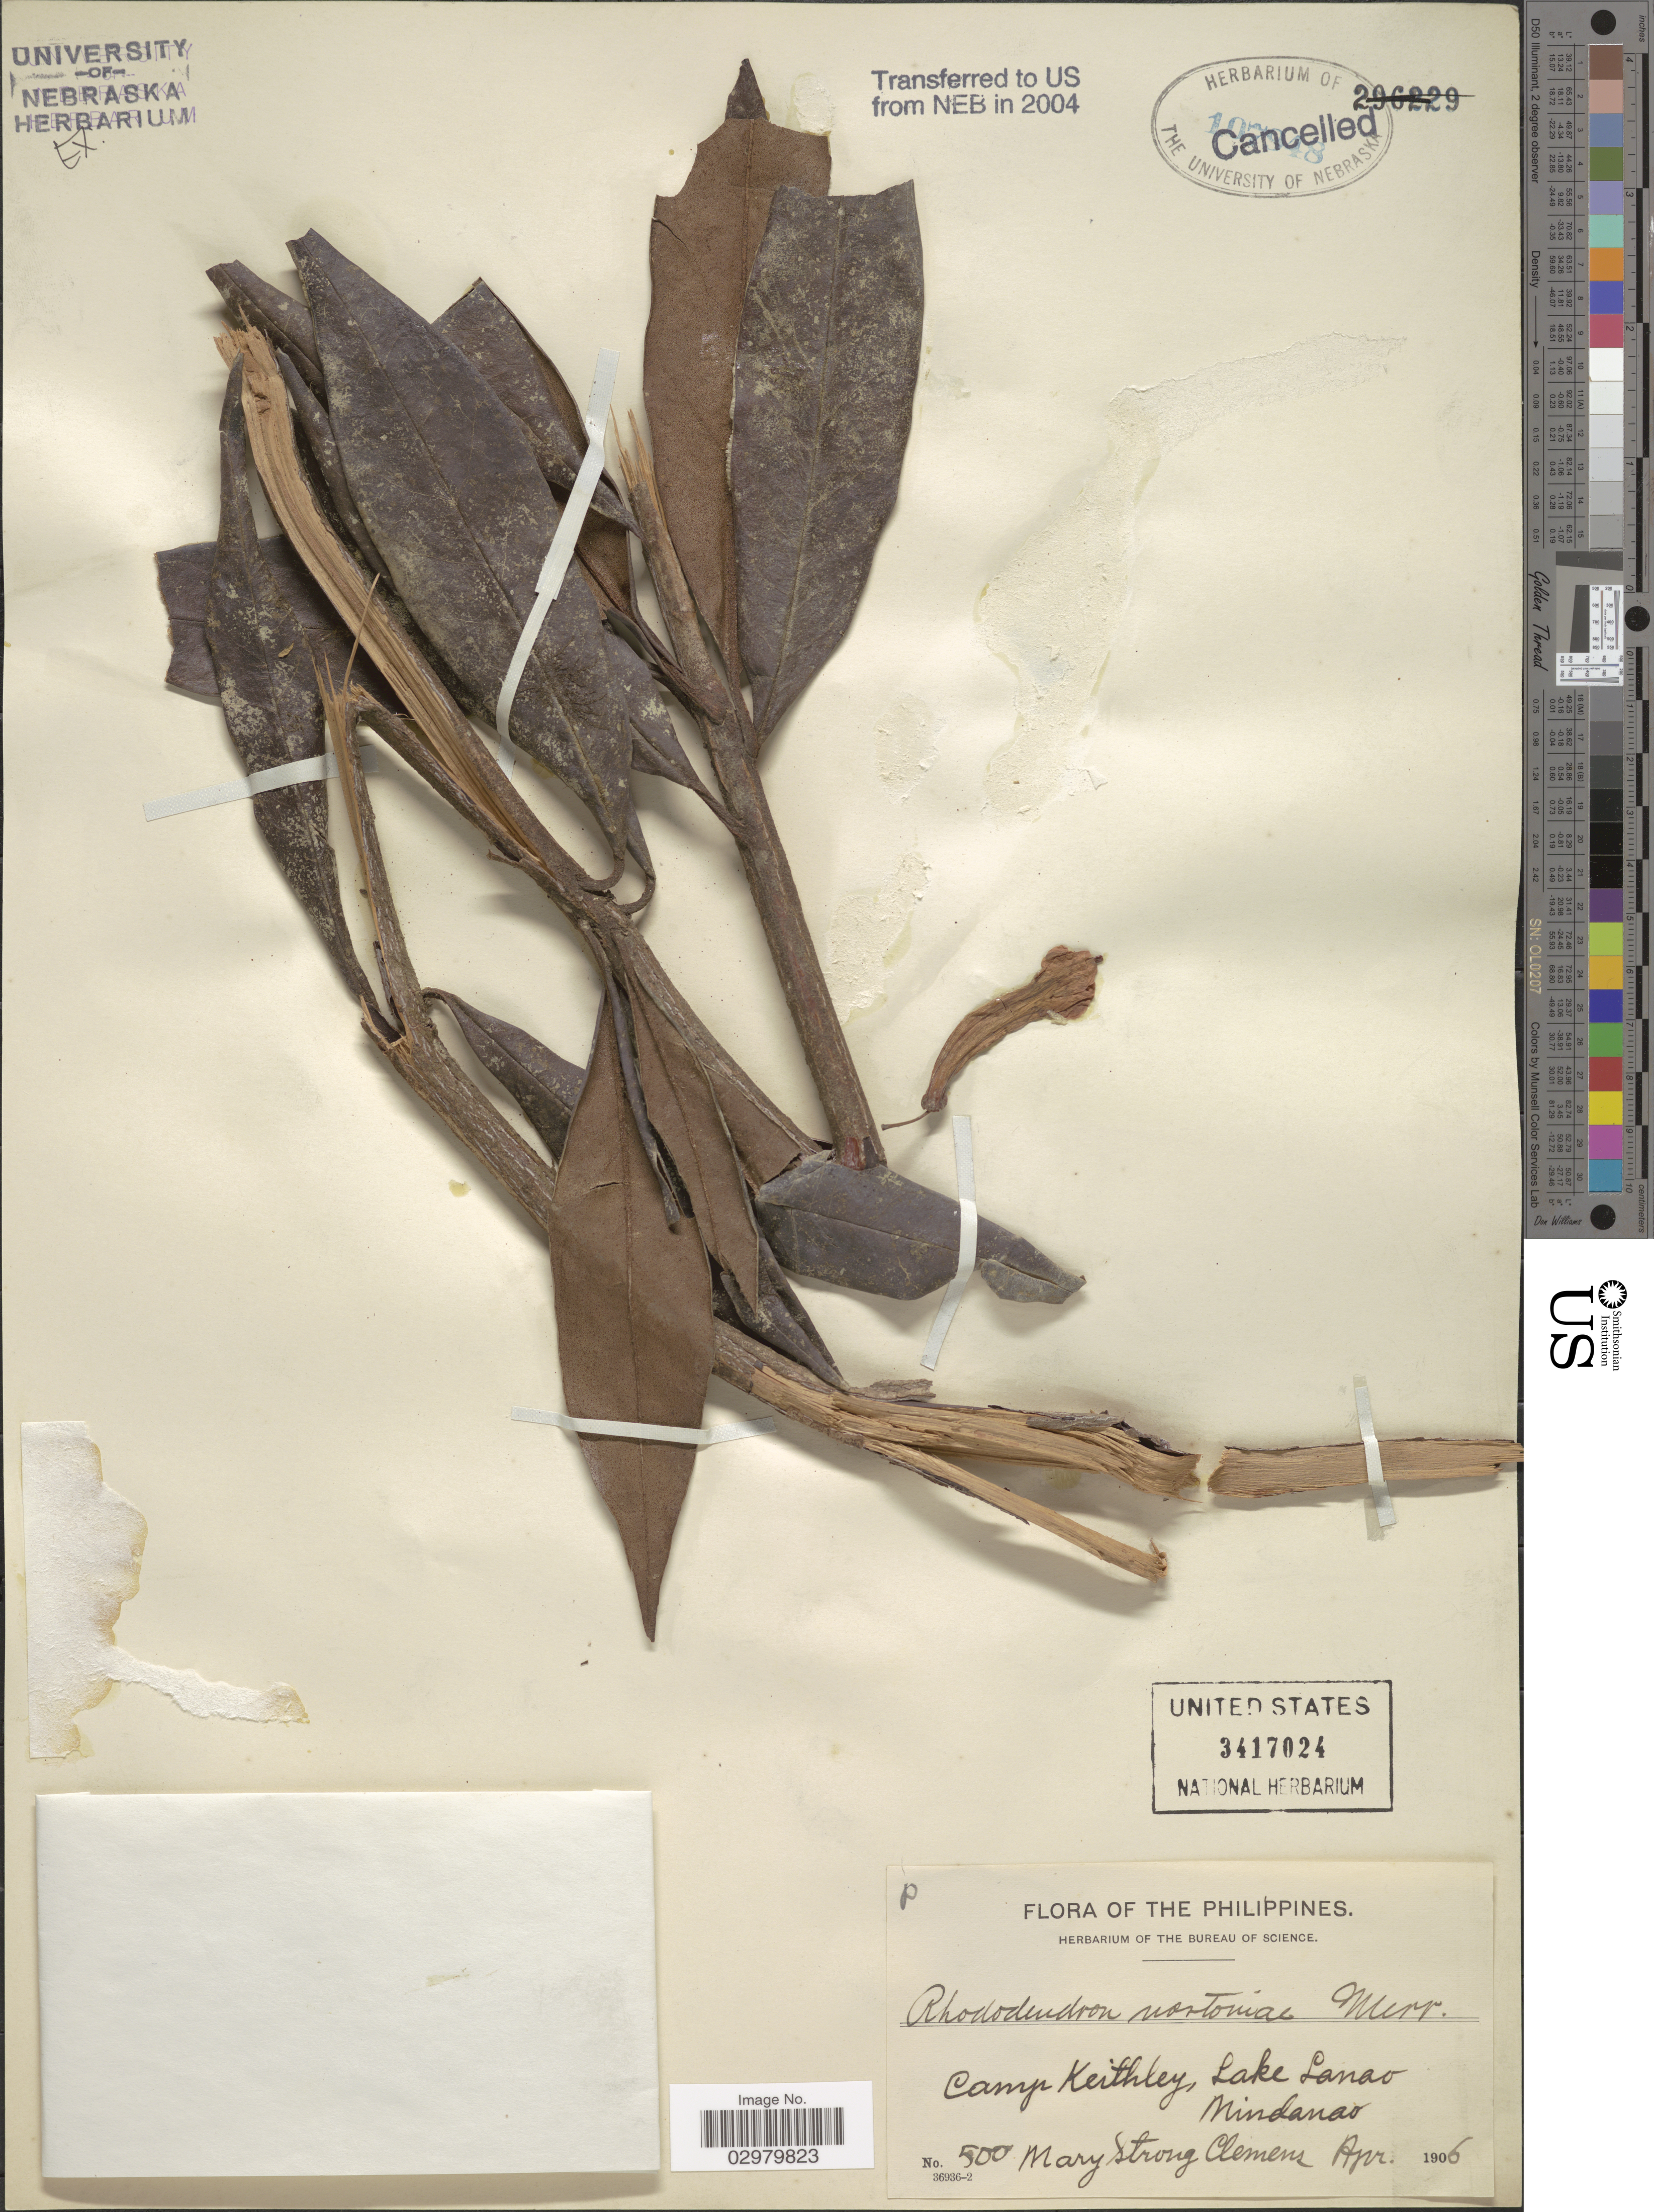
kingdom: Plantae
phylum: Tracheophyta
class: Magnoliopsida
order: Ericales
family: Ericaceae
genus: Rhododendron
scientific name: Rhododendron nortoniae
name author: Merr.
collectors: M. S. Clemens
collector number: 500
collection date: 1906-04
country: Philippines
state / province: Muslim Mindanao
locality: Camp Keithley, Lake Lanao, Mindanao.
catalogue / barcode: US 3417024